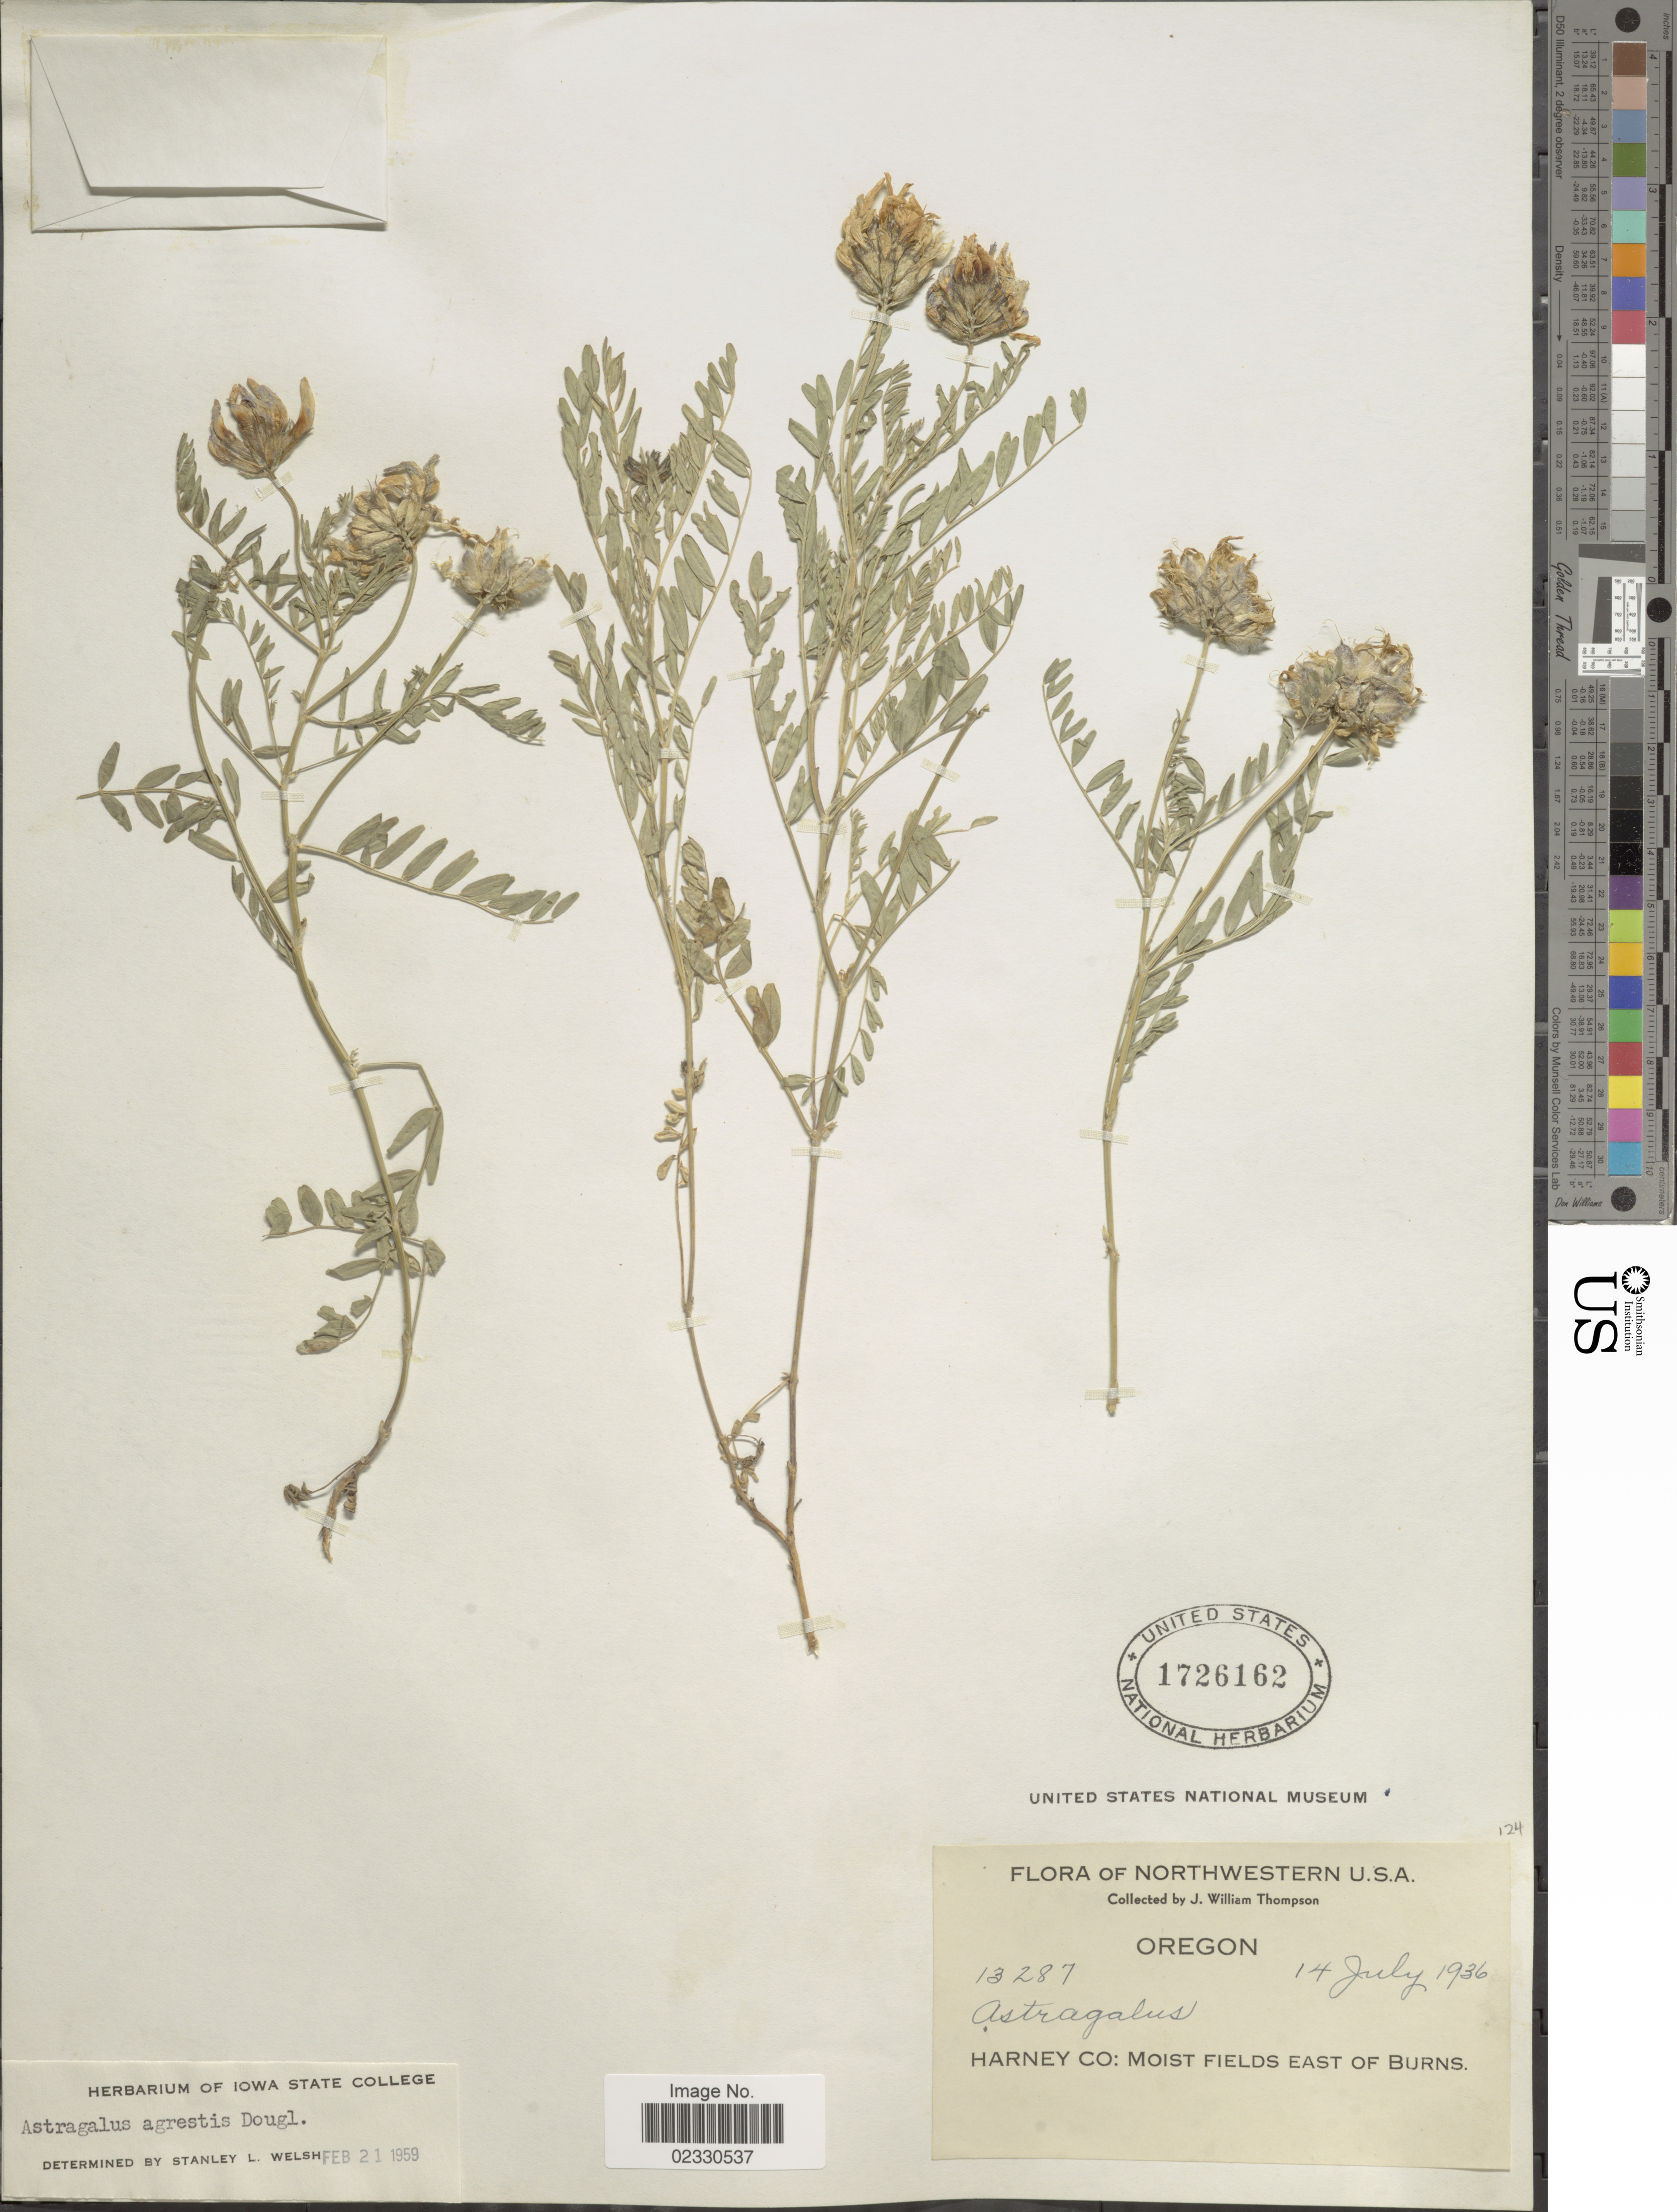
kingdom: Plantae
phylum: Tracheophyta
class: Magnoliopsida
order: Fabales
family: Fabaceae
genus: Astragalus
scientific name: Astragalus dasyglottis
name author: DC.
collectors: J. W. Thompson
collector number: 13287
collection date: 1936-07-14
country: United States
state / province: Oregon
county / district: Harney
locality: Northwestern U.S.A., Harney Co: Moist fields East of Burns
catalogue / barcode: US 1726162